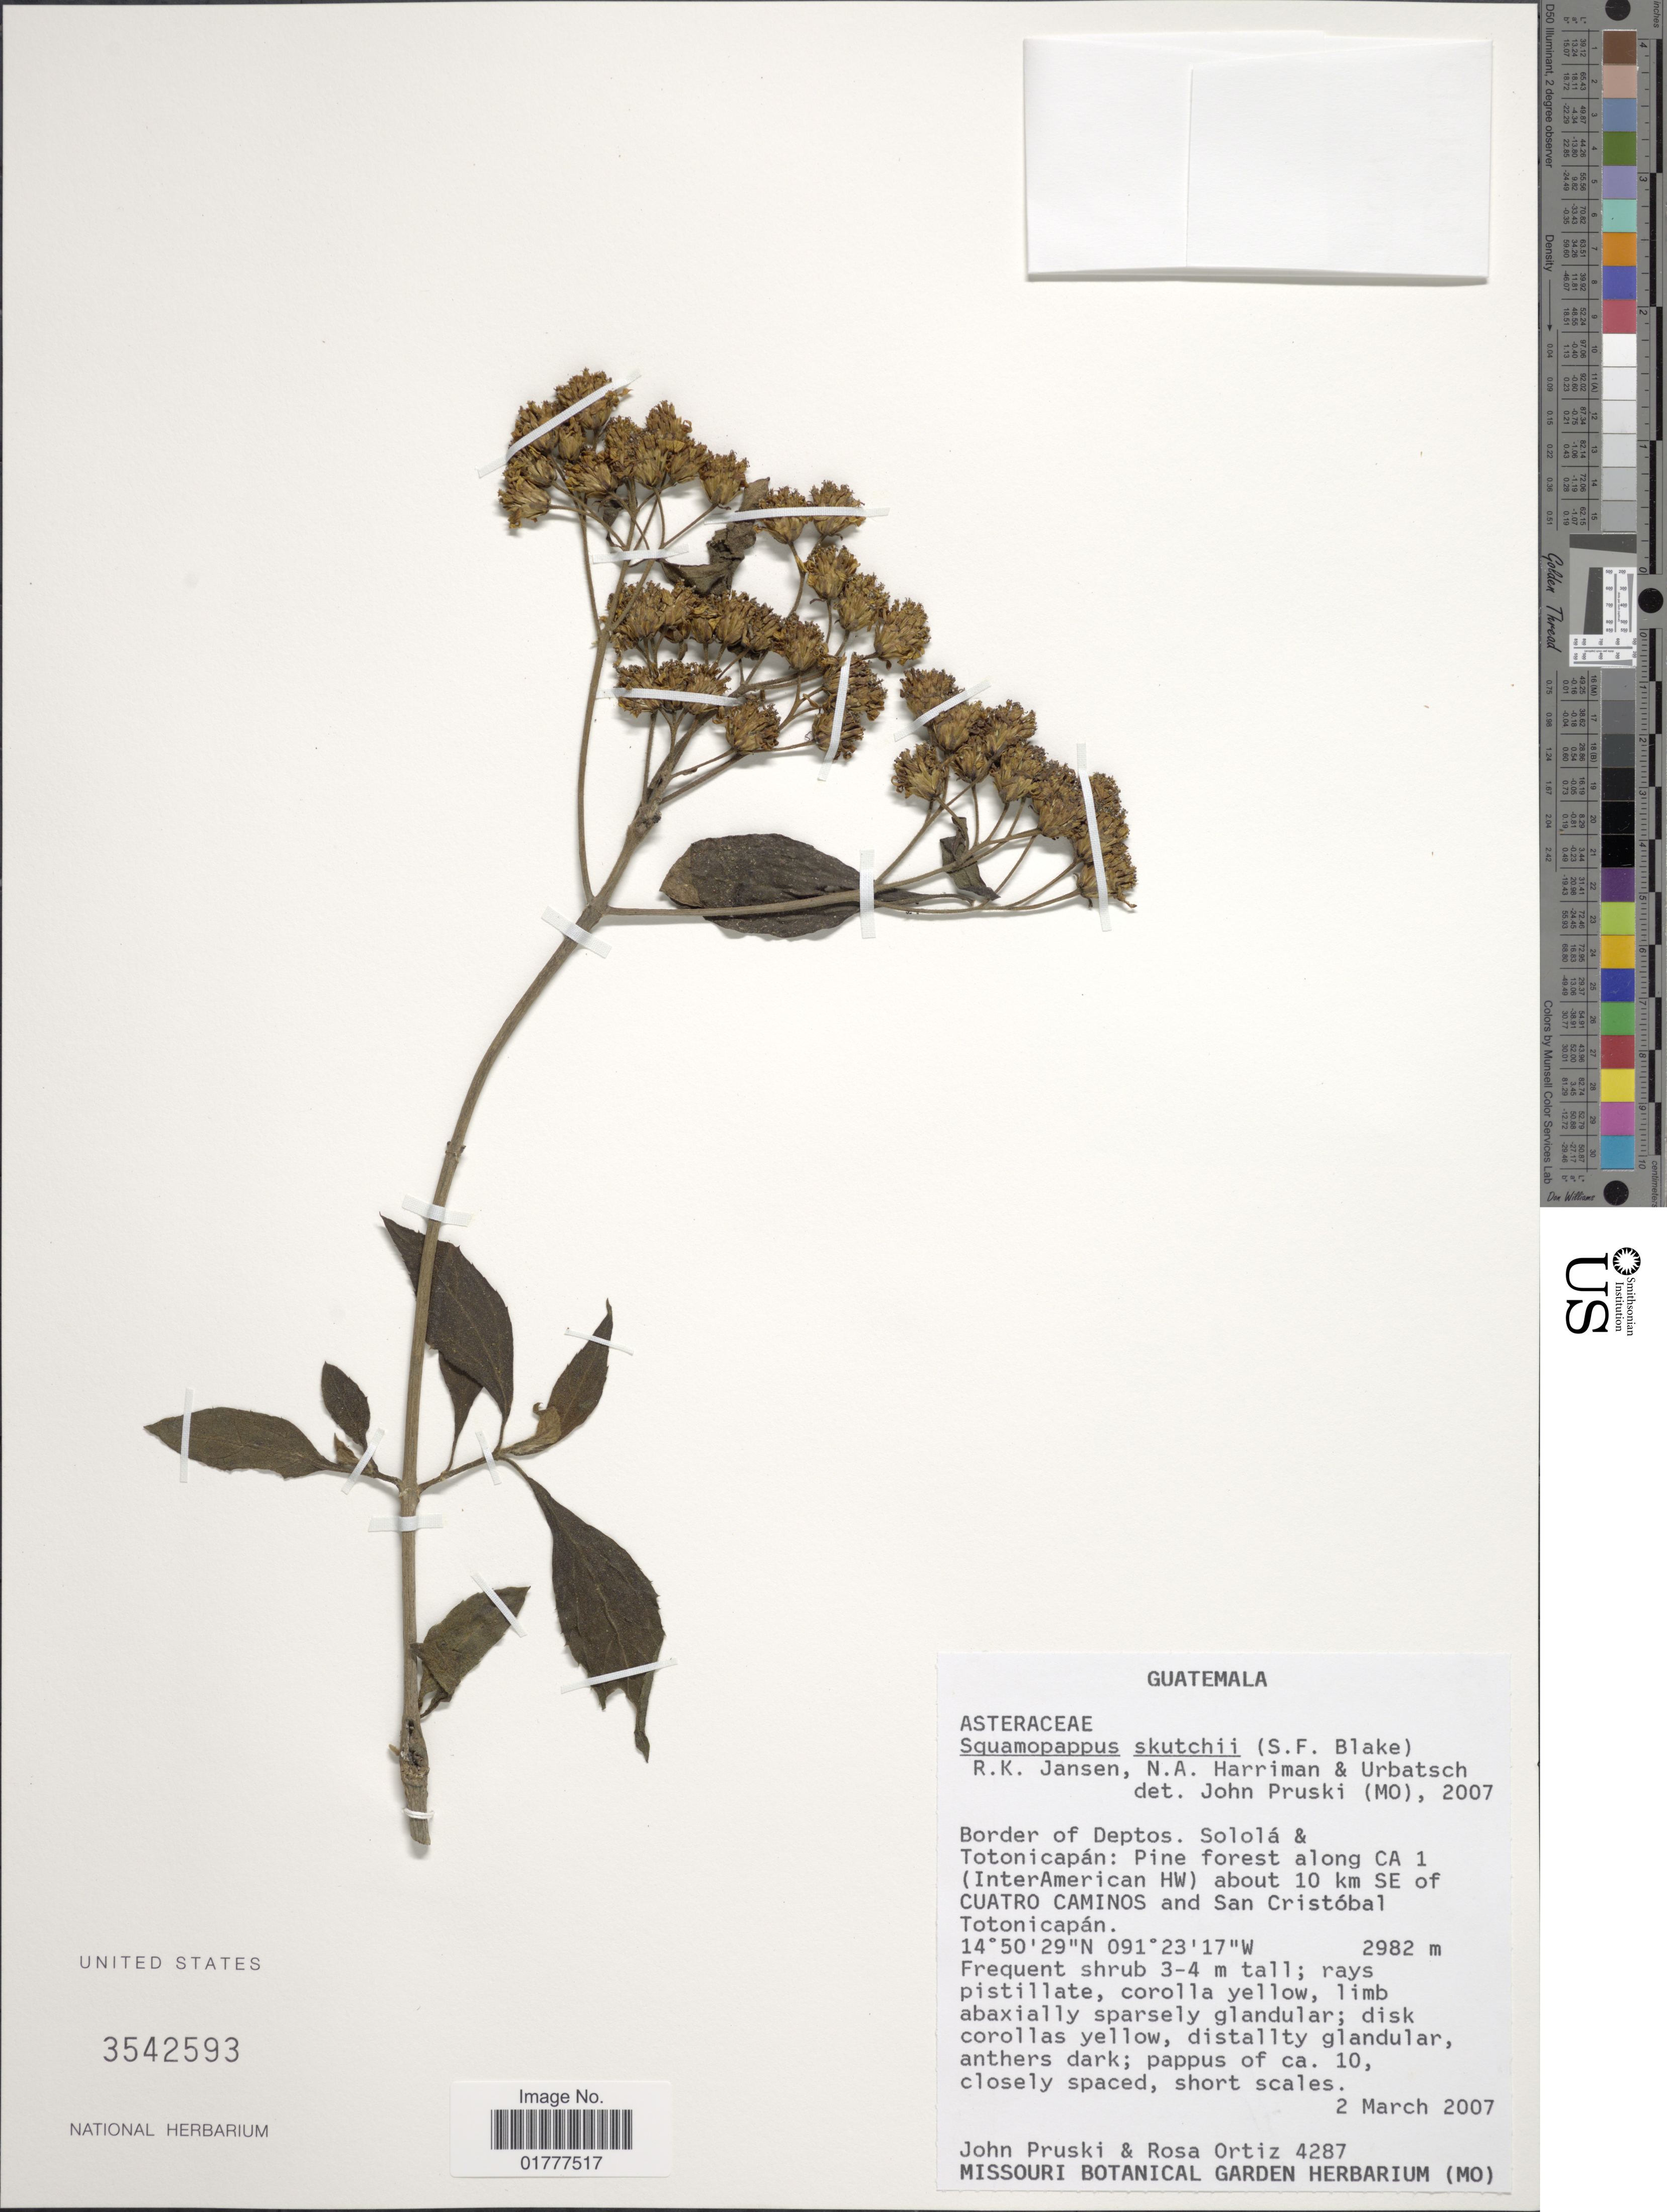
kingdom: Plantae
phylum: Tracheophyta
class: Magnoliopsida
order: Asterales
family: Asteraceae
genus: Podachaenium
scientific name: Podachaenium skutchii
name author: (S.F. Blake) H. Rob.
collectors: J. F. Pruski & R. del C. Ortiz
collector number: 4287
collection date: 2007-03-02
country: Guatemala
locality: Guatemala. Border of Deptos. Solola & Totonicapan: Pine forest along CA 1 (InterAmerican HW) about 10 km SE of Cuatro Caminos and San Cristobal.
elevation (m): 2982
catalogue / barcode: US 3542593